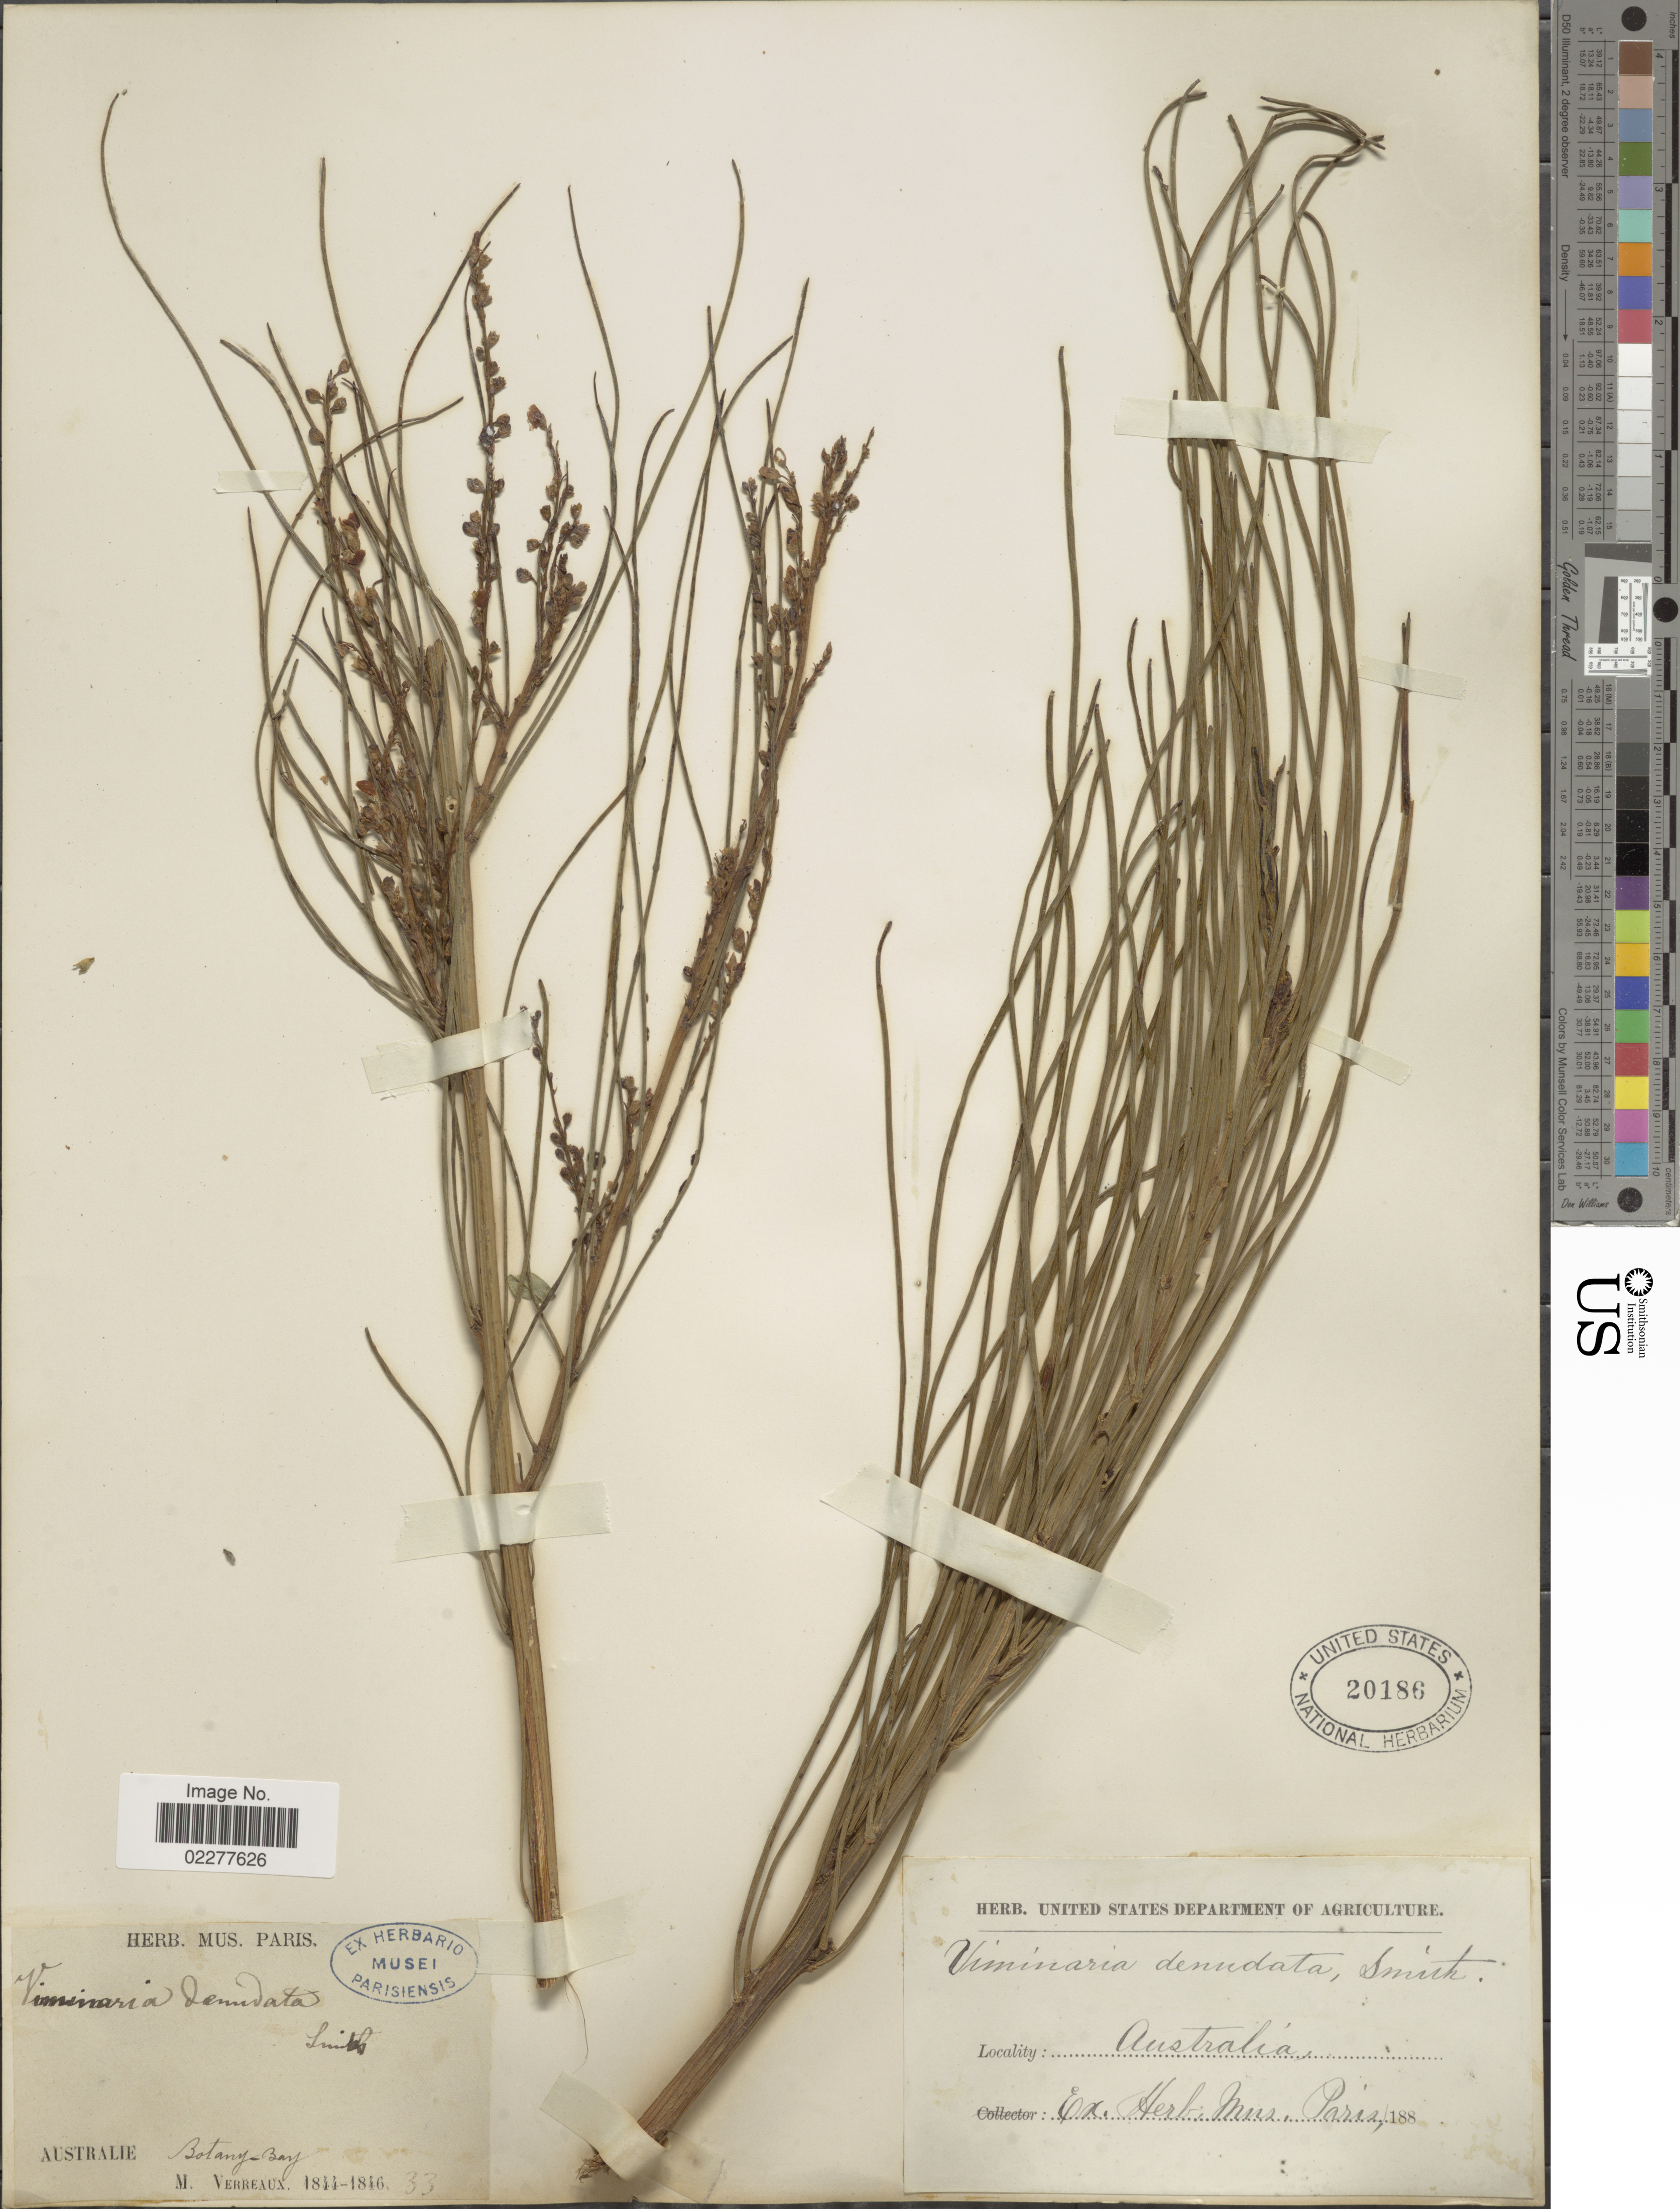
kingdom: Plantae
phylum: Tracheophyta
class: Magnoliopsida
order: Fabales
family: Fabaceae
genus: Viminaria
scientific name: Viminaria denudata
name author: Sm.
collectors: M. Verreaux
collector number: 33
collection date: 1844/1846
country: Australia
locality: Botany-Bay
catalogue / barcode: US 20186